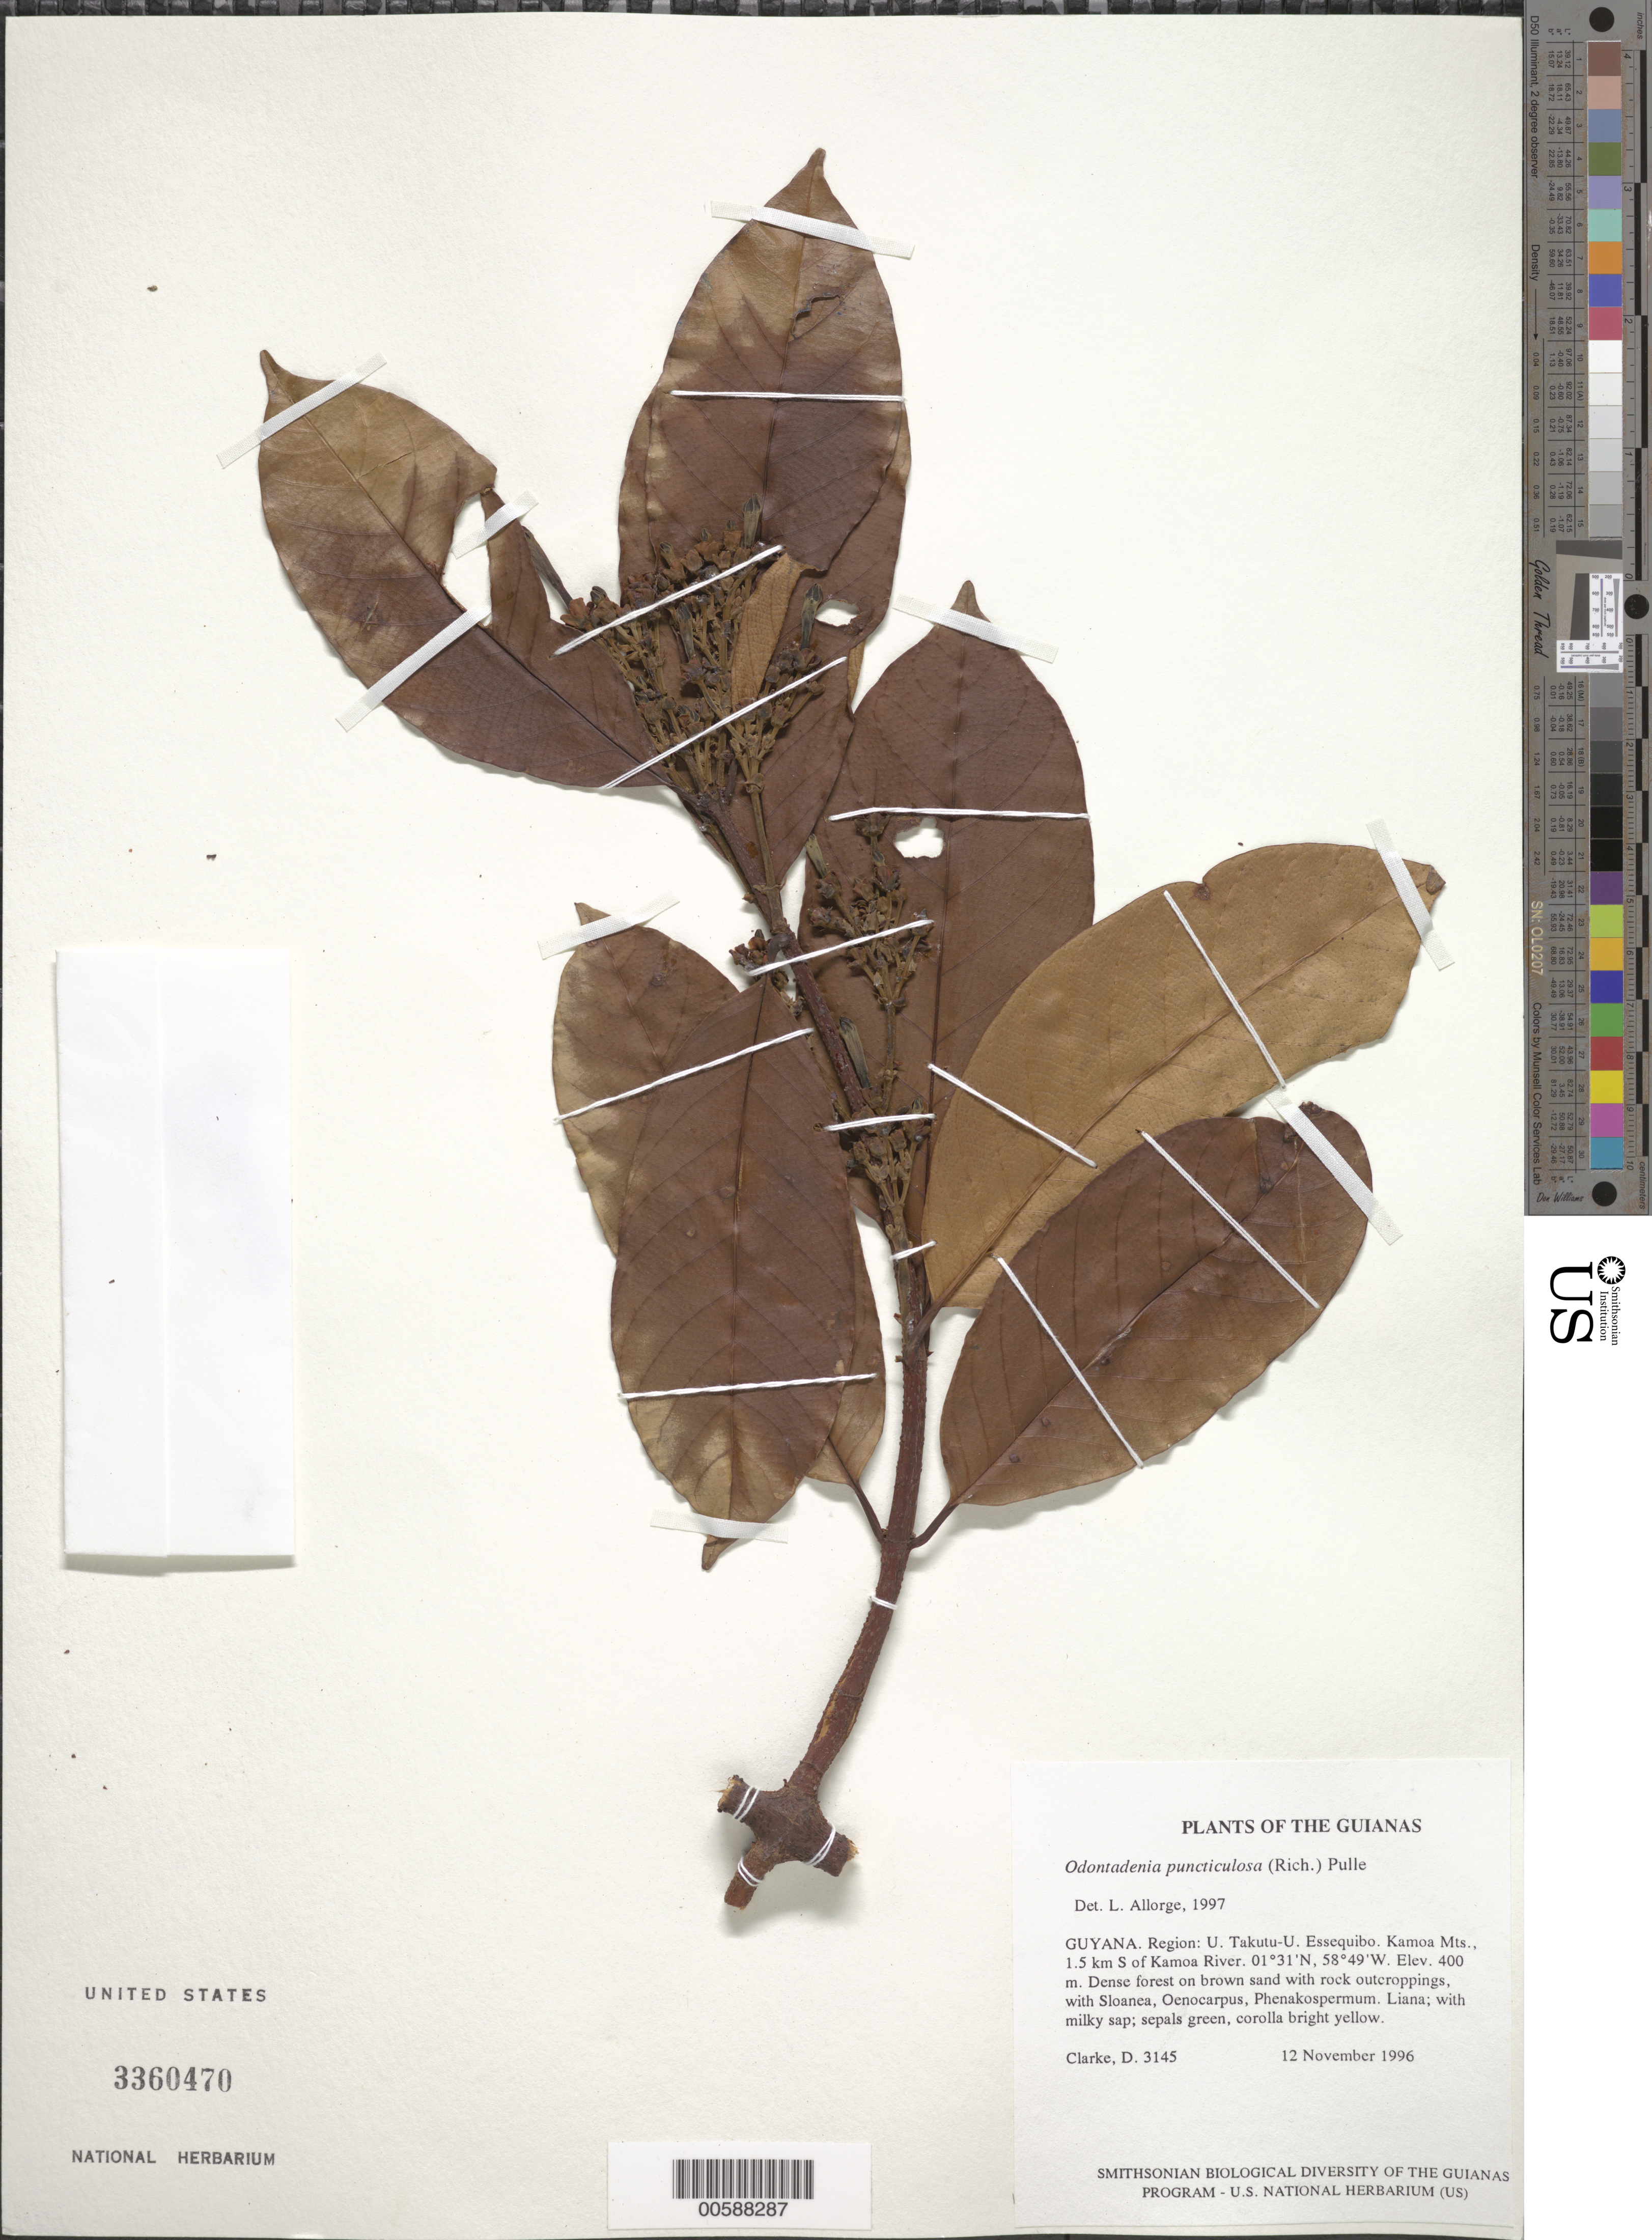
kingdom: Plantae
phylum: Tracheophyta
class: Magnoliopsida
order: Gentianales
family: Apocynaceae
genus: Odontadenia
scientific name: Odontadenia puncticulosa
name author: (Rich.) Pulle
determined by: Allorge, L.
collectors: H. D. Clarke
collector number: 3145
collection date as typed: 12 November 1996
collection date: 1996-11-12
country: Guyana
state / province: U. Takutu-U. Essequibo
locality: Kamoa Mts., 1.5 km S of Kamoa River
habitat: Dense forest on brown sand with rock outcroppings, with Sloanea, Oenocarpus, Phenakospermum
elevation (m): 400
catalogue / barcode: US 3360470